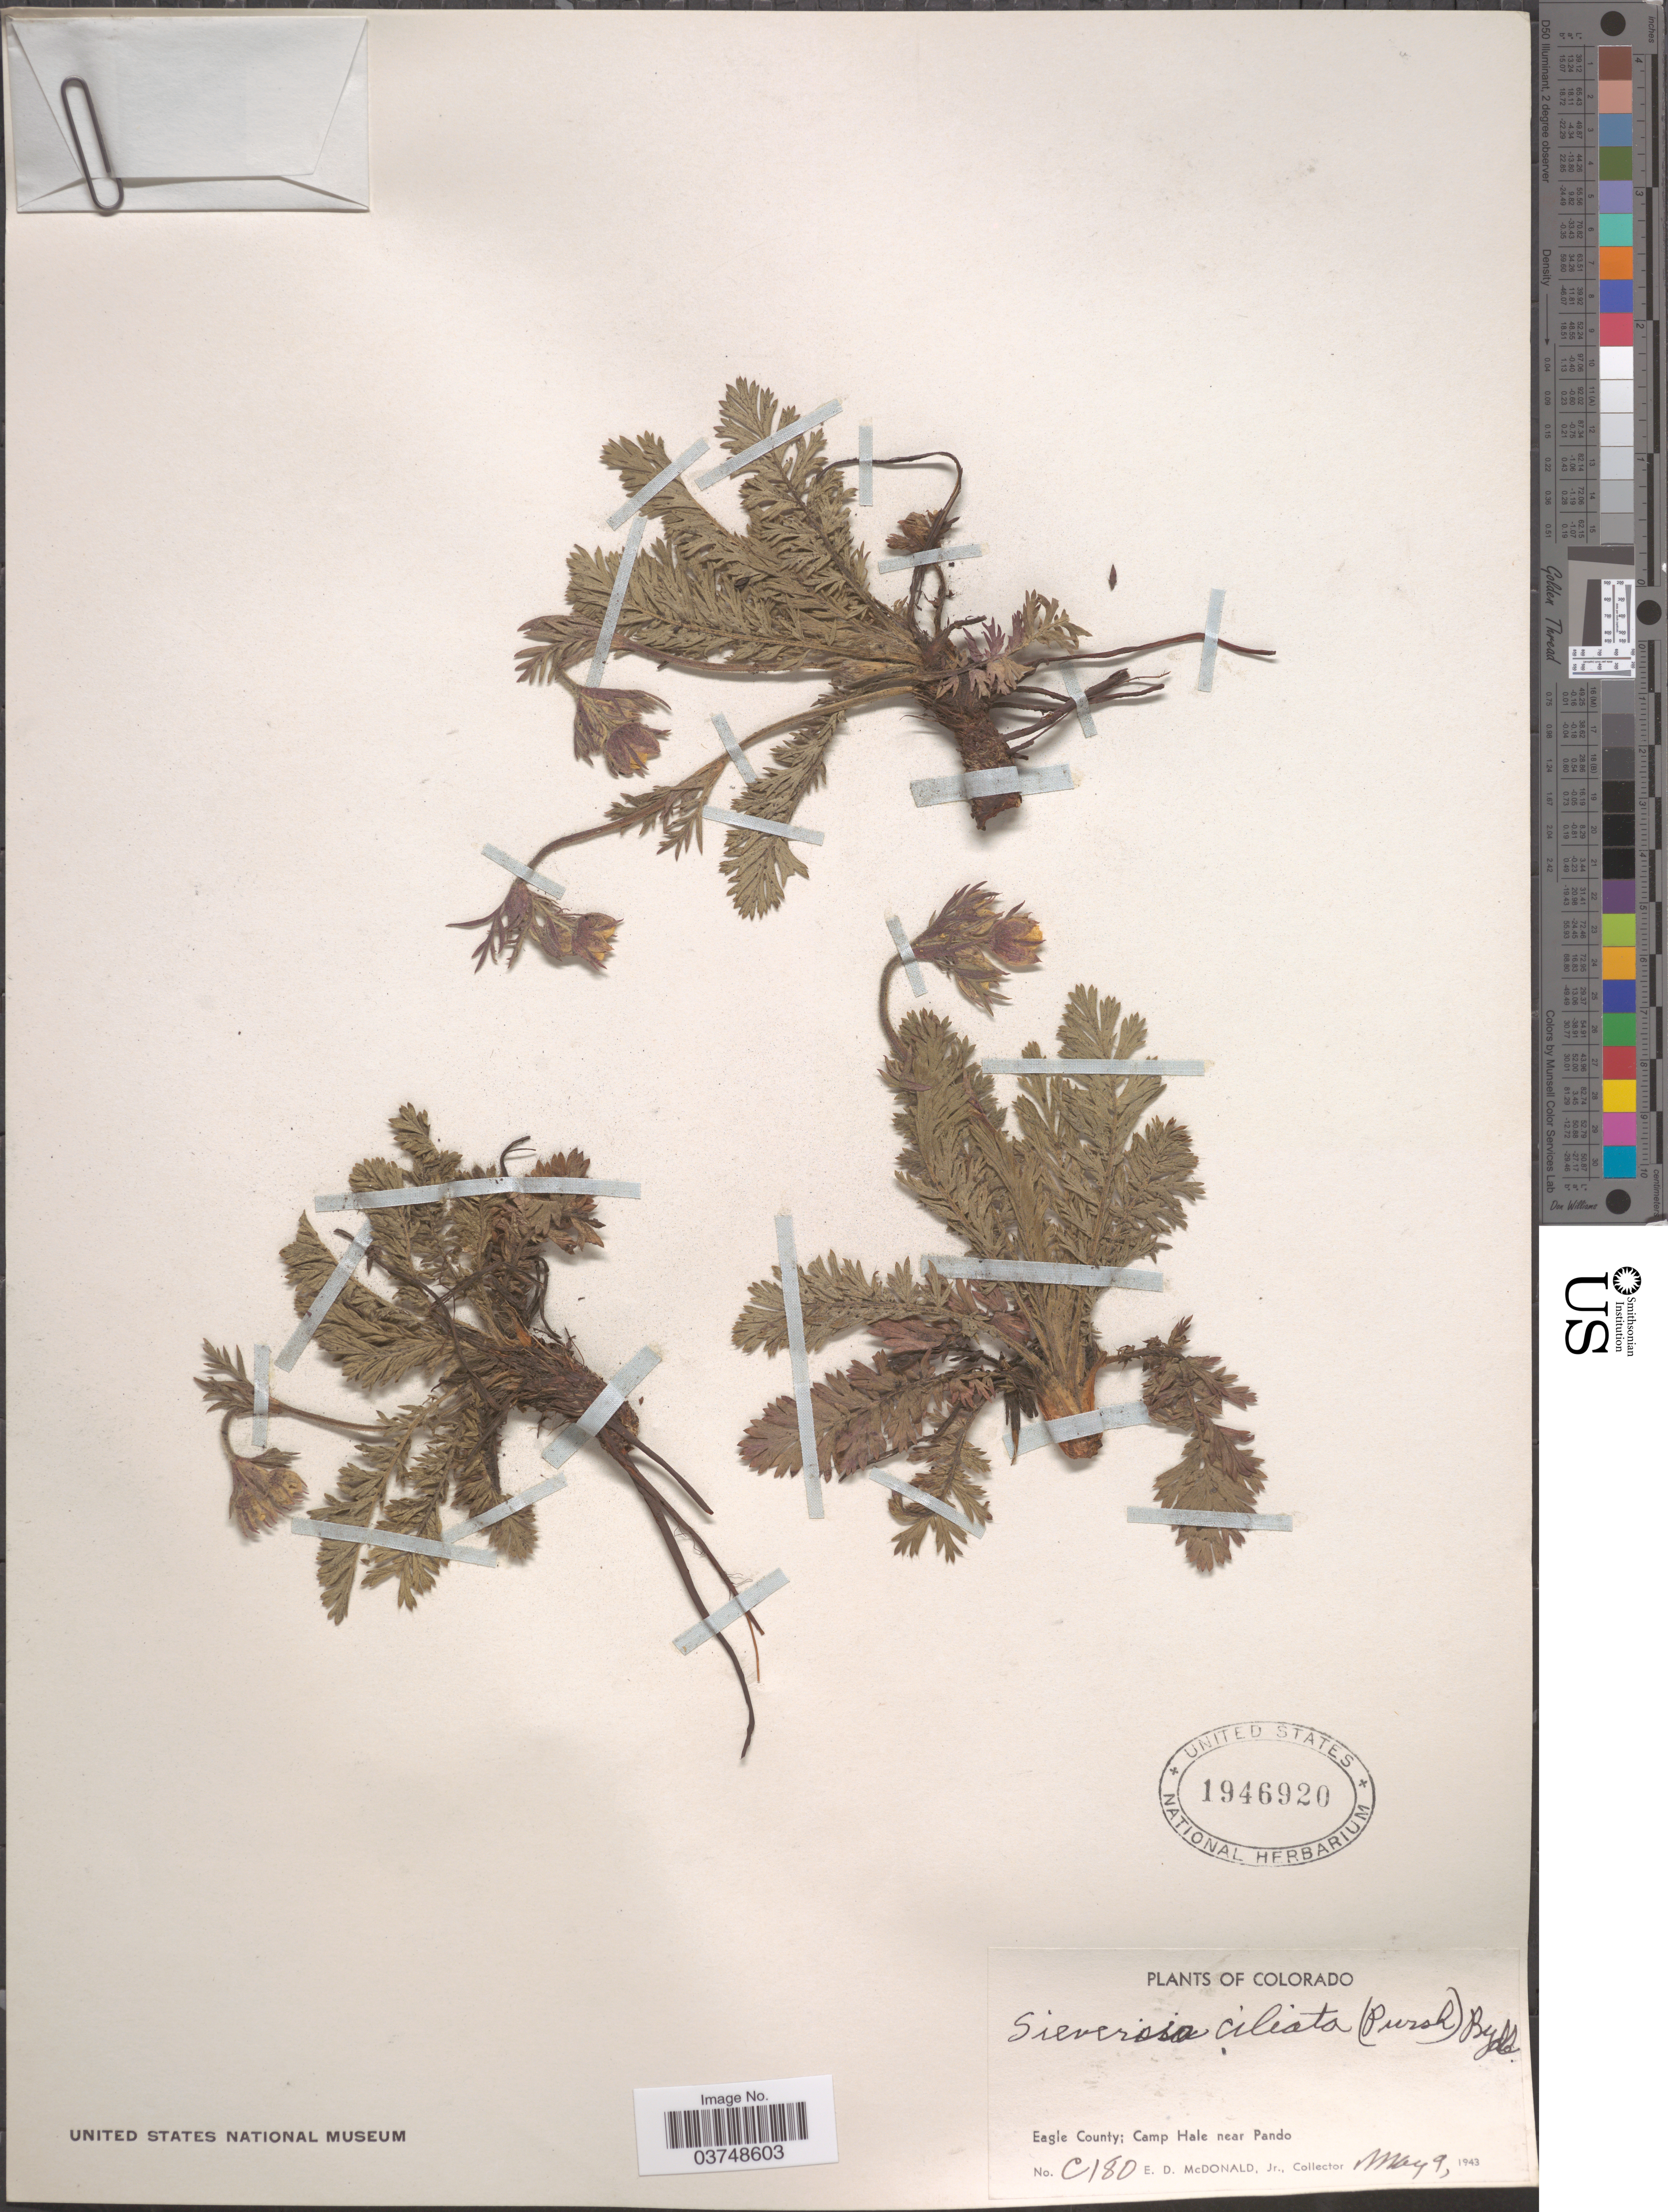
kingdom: Plantae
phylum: Tracheophyta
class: Magnoliopsida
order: Rosales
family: Rosaceae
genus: Geum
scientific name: Geum triflorum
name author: Pursh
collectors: E. D. McDonald Jr.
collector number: C180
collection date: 1943-05-09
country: United States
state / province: Colorado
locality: Eagle County; Camp Hale near Pando.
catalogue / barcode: US 1946920